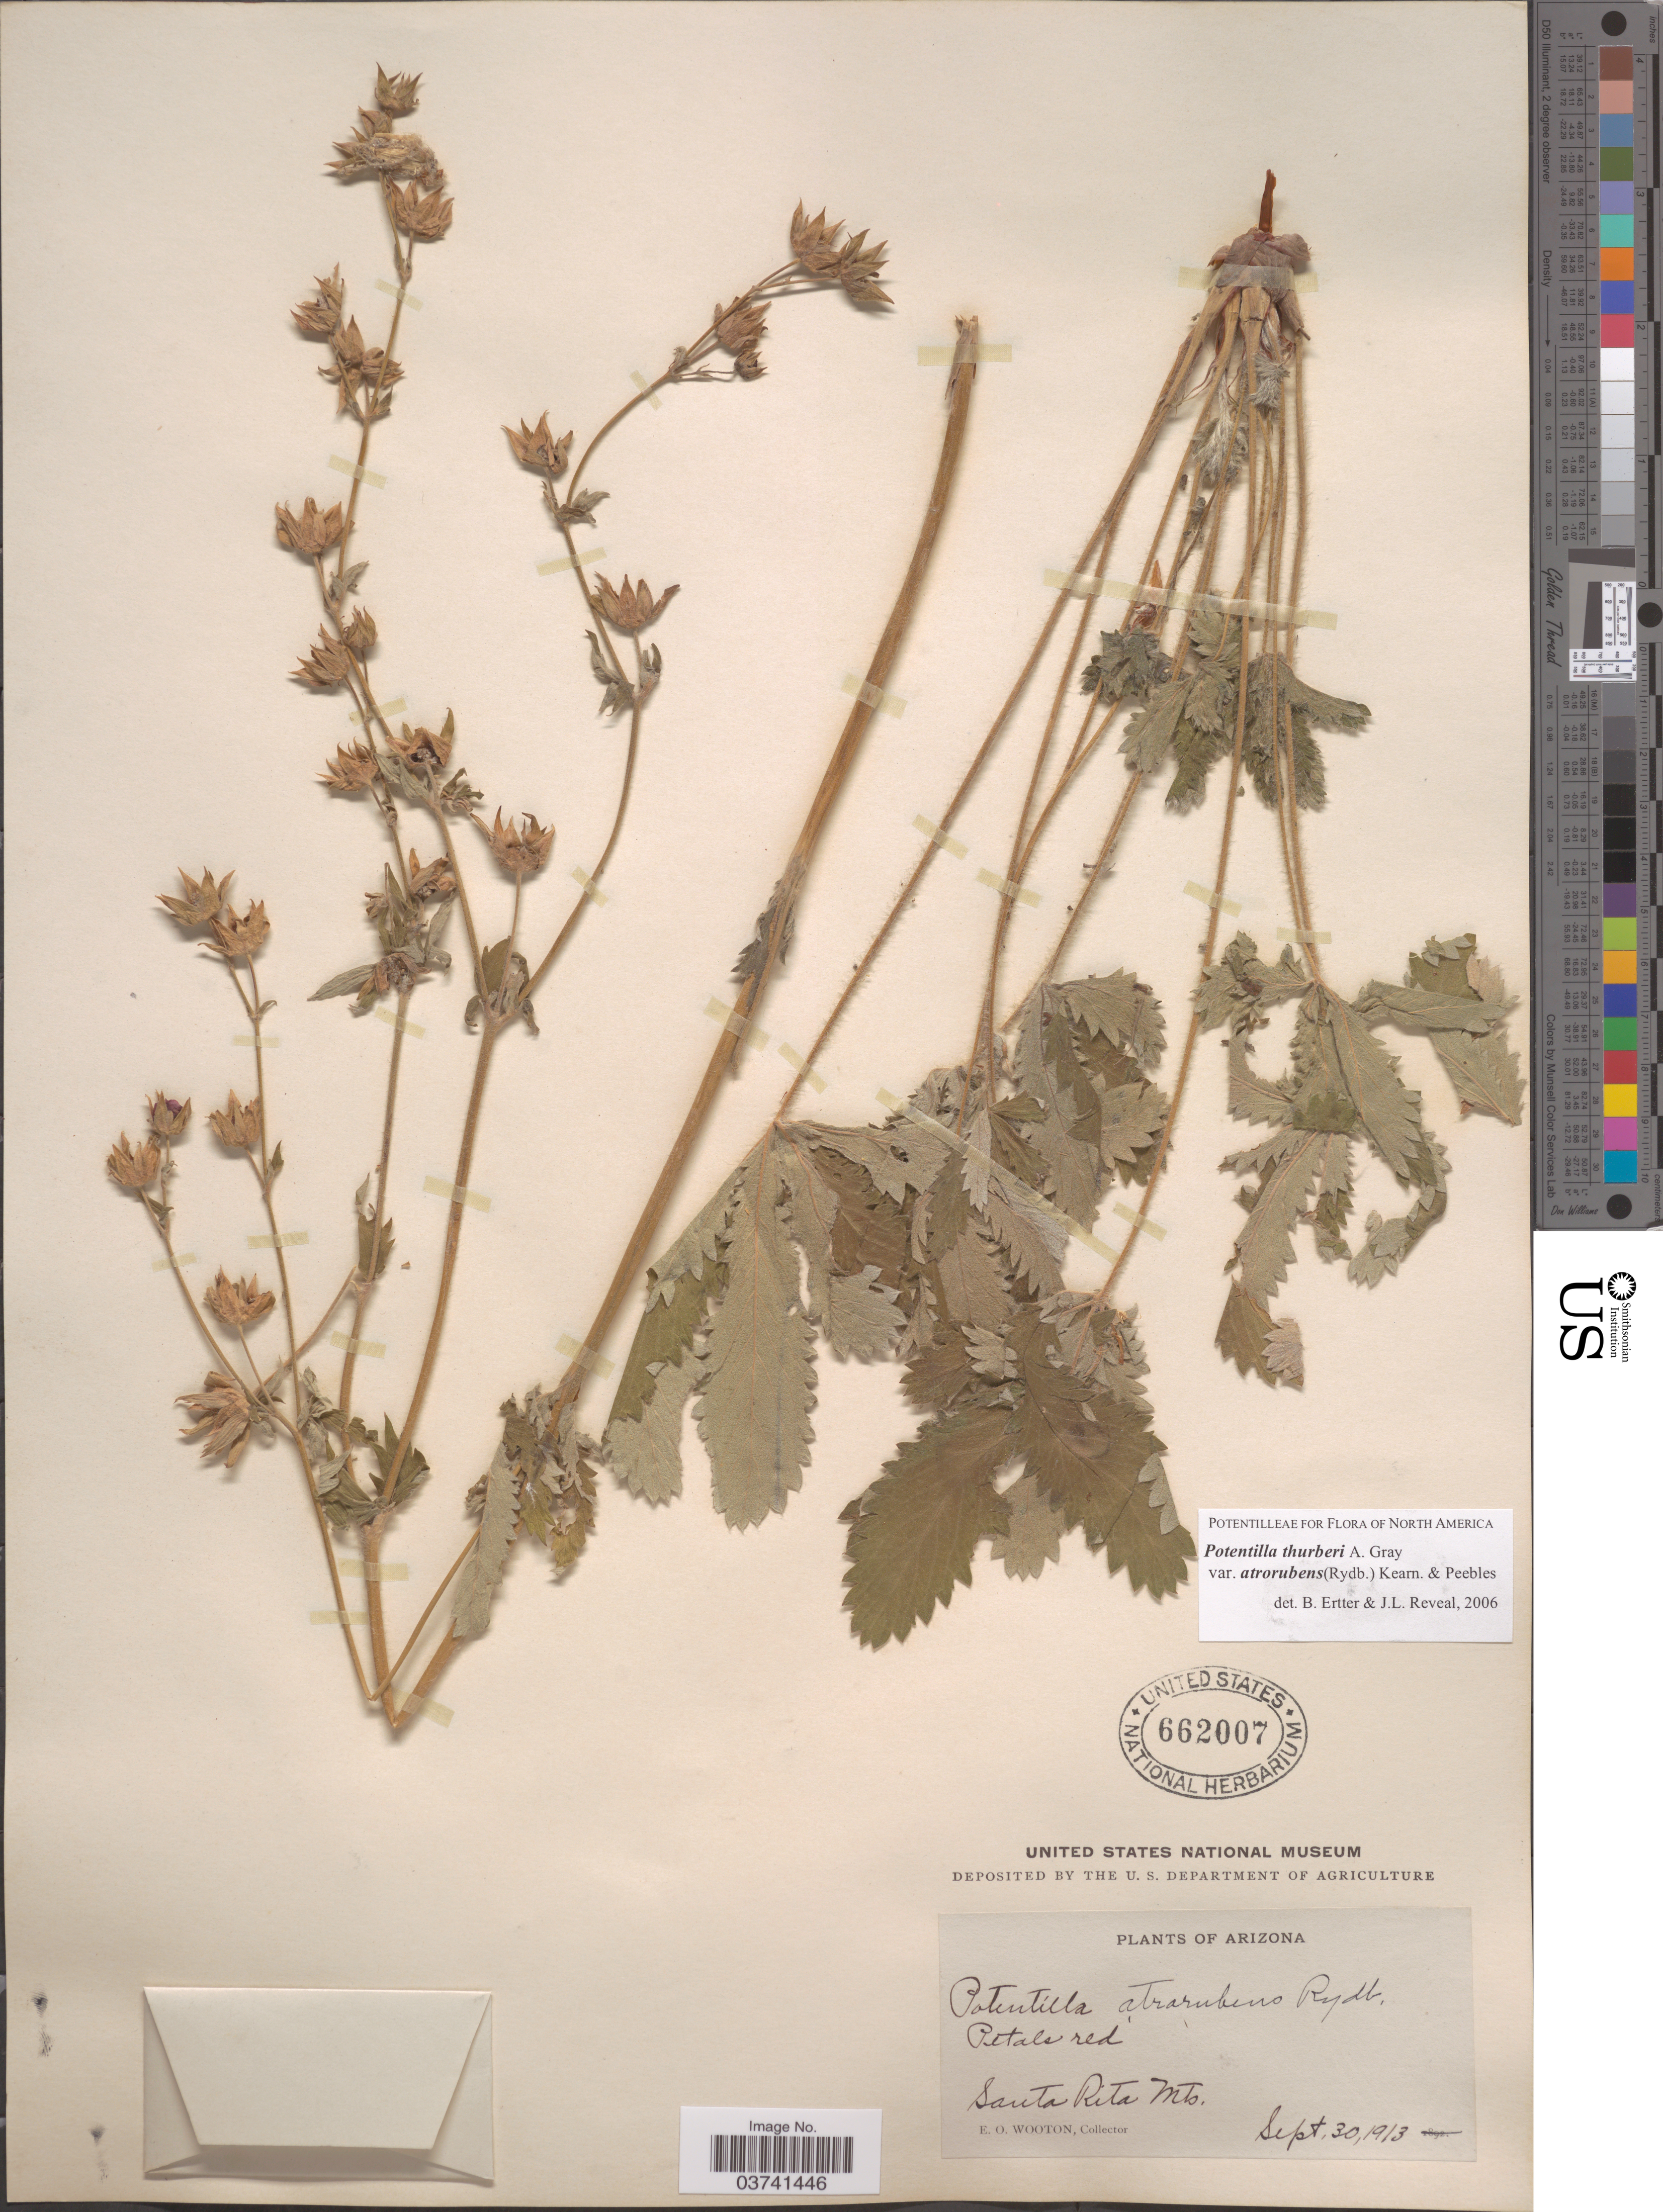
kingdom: Plantae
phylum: Tracheophyta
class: Magnoliopsida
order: Rosales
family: Rosaceae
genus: Potentilla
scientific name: Potentilla thurberi var. atrorubens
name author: A. Gray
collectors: E. O. Wooton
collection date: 1913-09-30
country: United States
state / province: Arizona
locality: Santa Rita Mts.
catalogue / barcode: US 662007